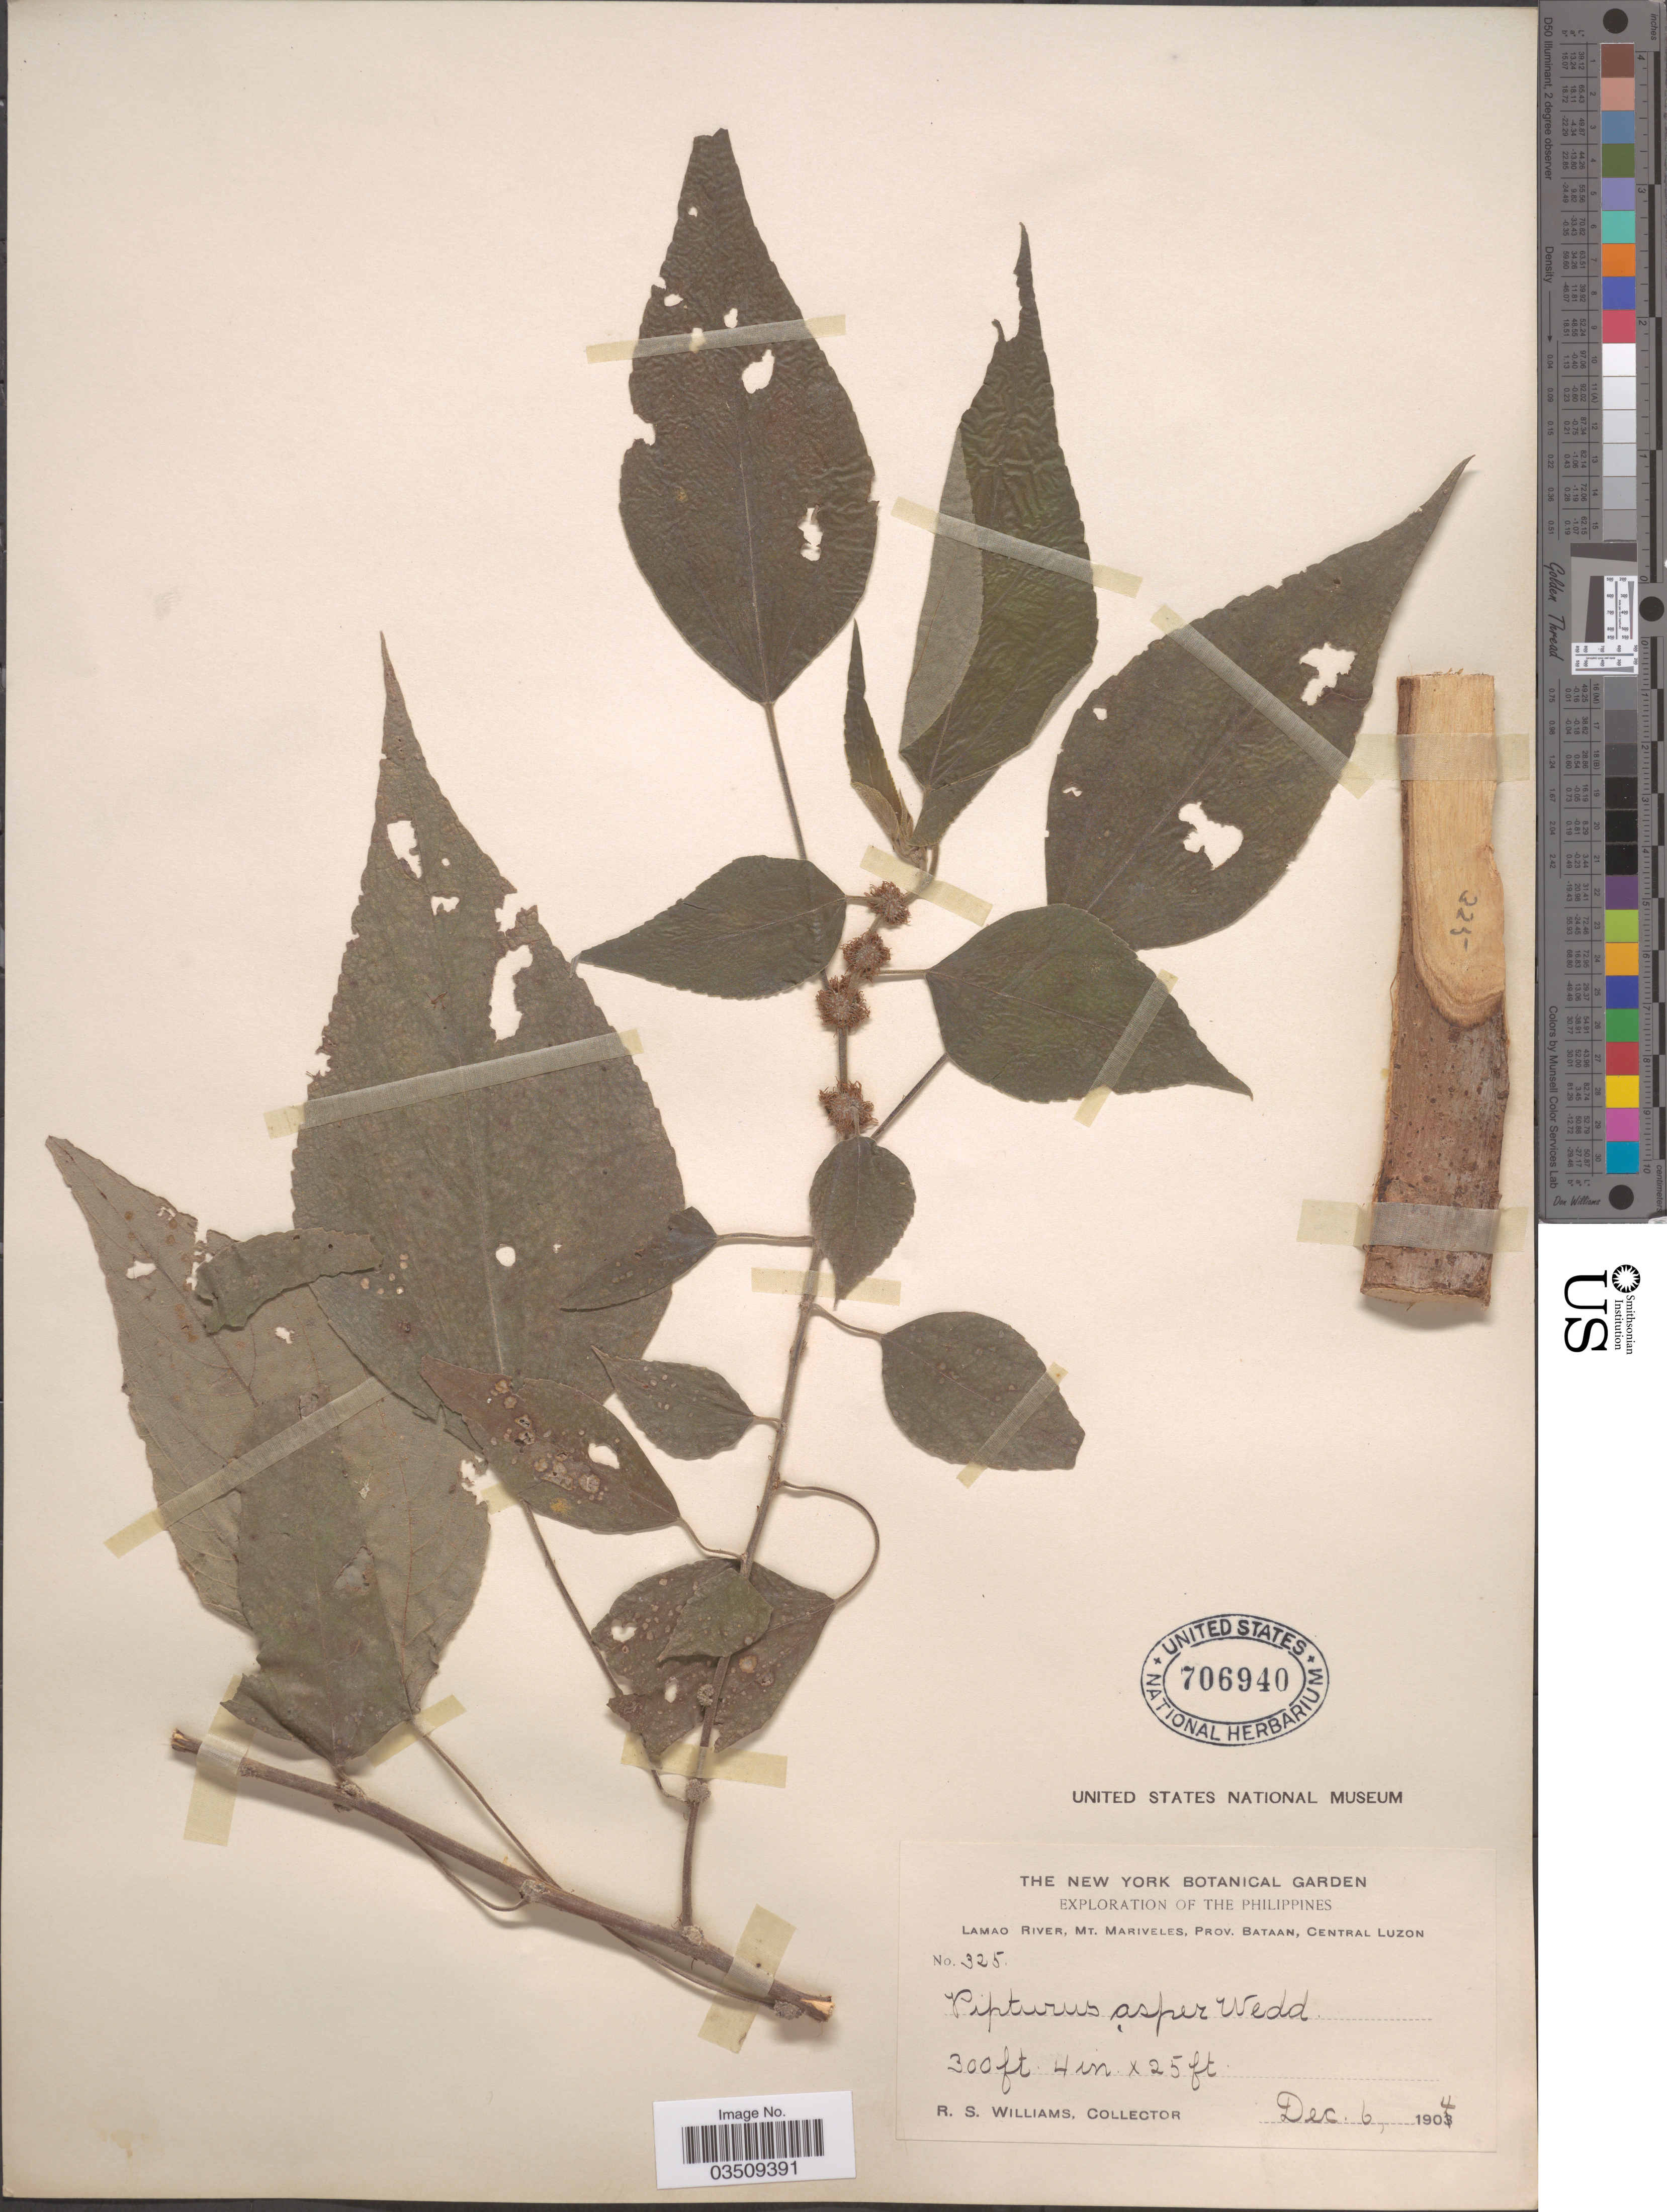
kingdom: Plantae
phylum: Tracheophyta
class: Magnoliopsida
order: Rosales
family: Urticaceae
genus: Pipturus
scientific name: Pipturus arborescens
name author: (Link) C.B. Rob.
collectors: R. S. Williams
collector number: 325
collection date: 1904-12-06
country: Philippines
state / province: Central Luzon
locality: Lamao River, Mt. Mariveles, Prov. Bataan.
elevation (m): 91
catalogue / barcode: US 706940